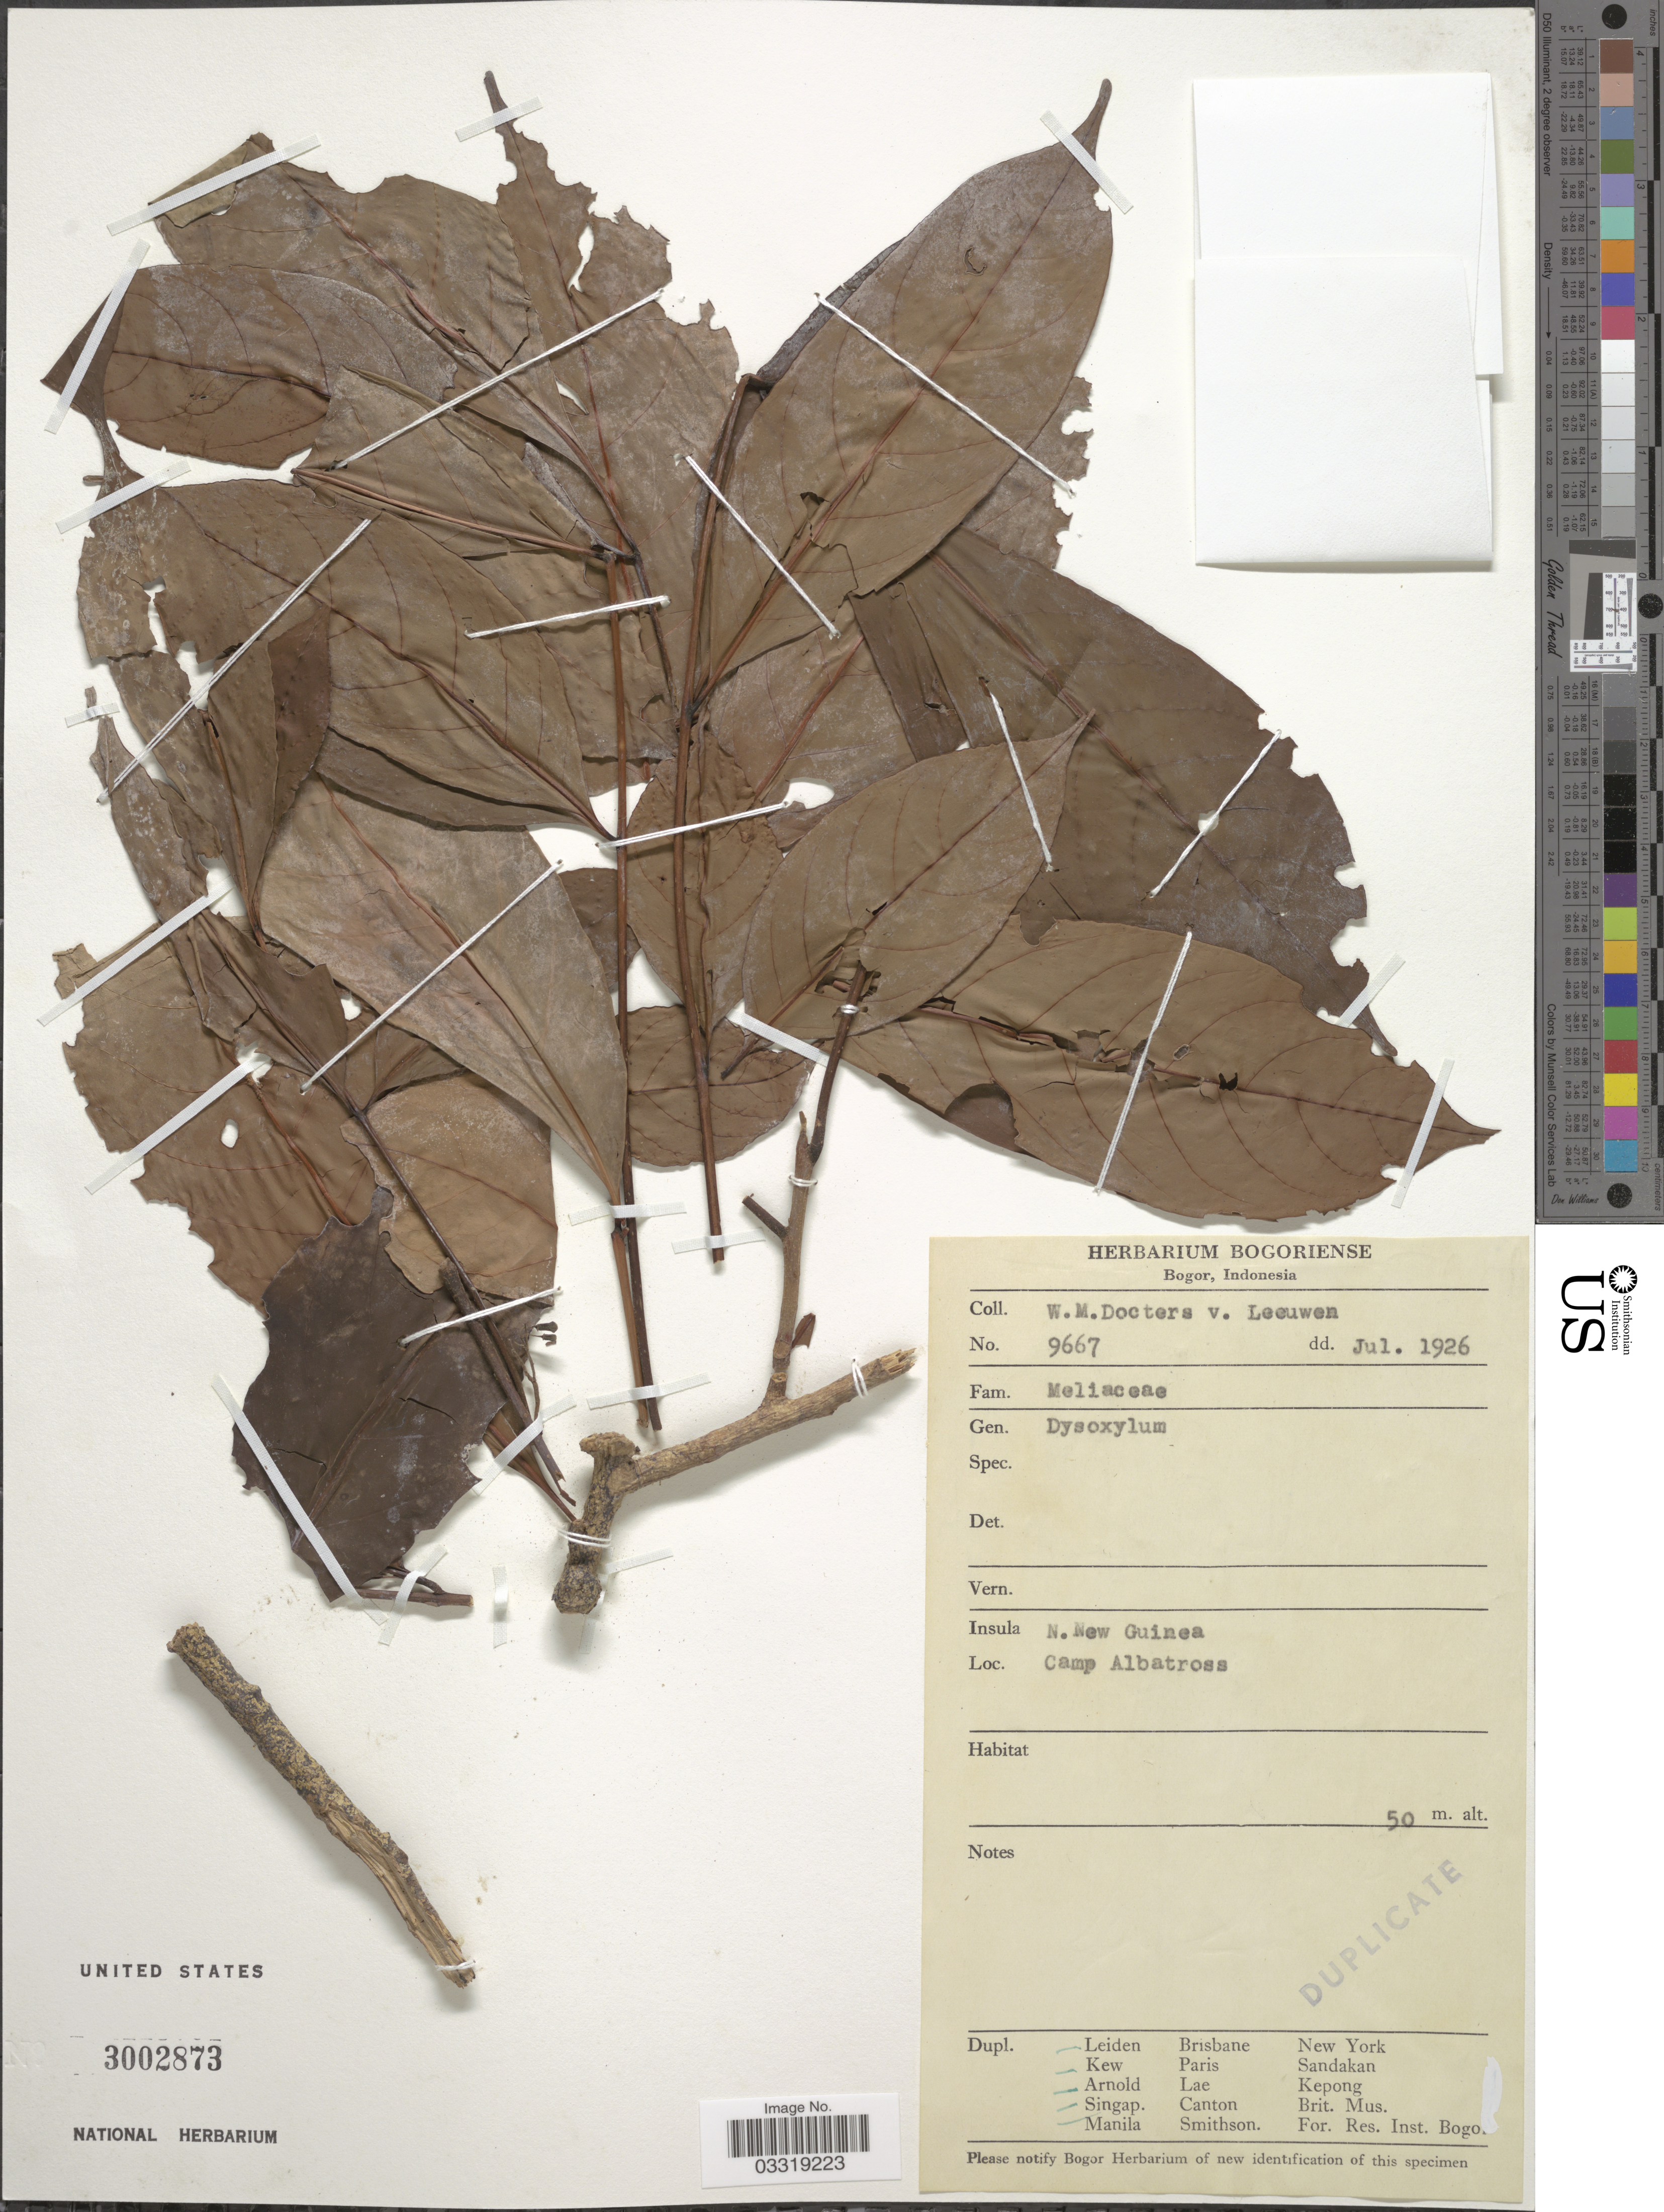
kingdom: Plantae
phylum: Tracheophyta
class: Magnoliopsida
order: Sapindales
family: Meliaceae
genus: Goniocheton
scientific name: Goniocheton arborescens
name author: Blume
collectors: W. Docters van Leeuwen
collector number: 9667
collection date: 1926-07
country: Indonesia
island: New Guinea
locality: Insula N. New Guinea. Camp Albatross.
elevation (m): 50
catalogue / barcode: US 3002873